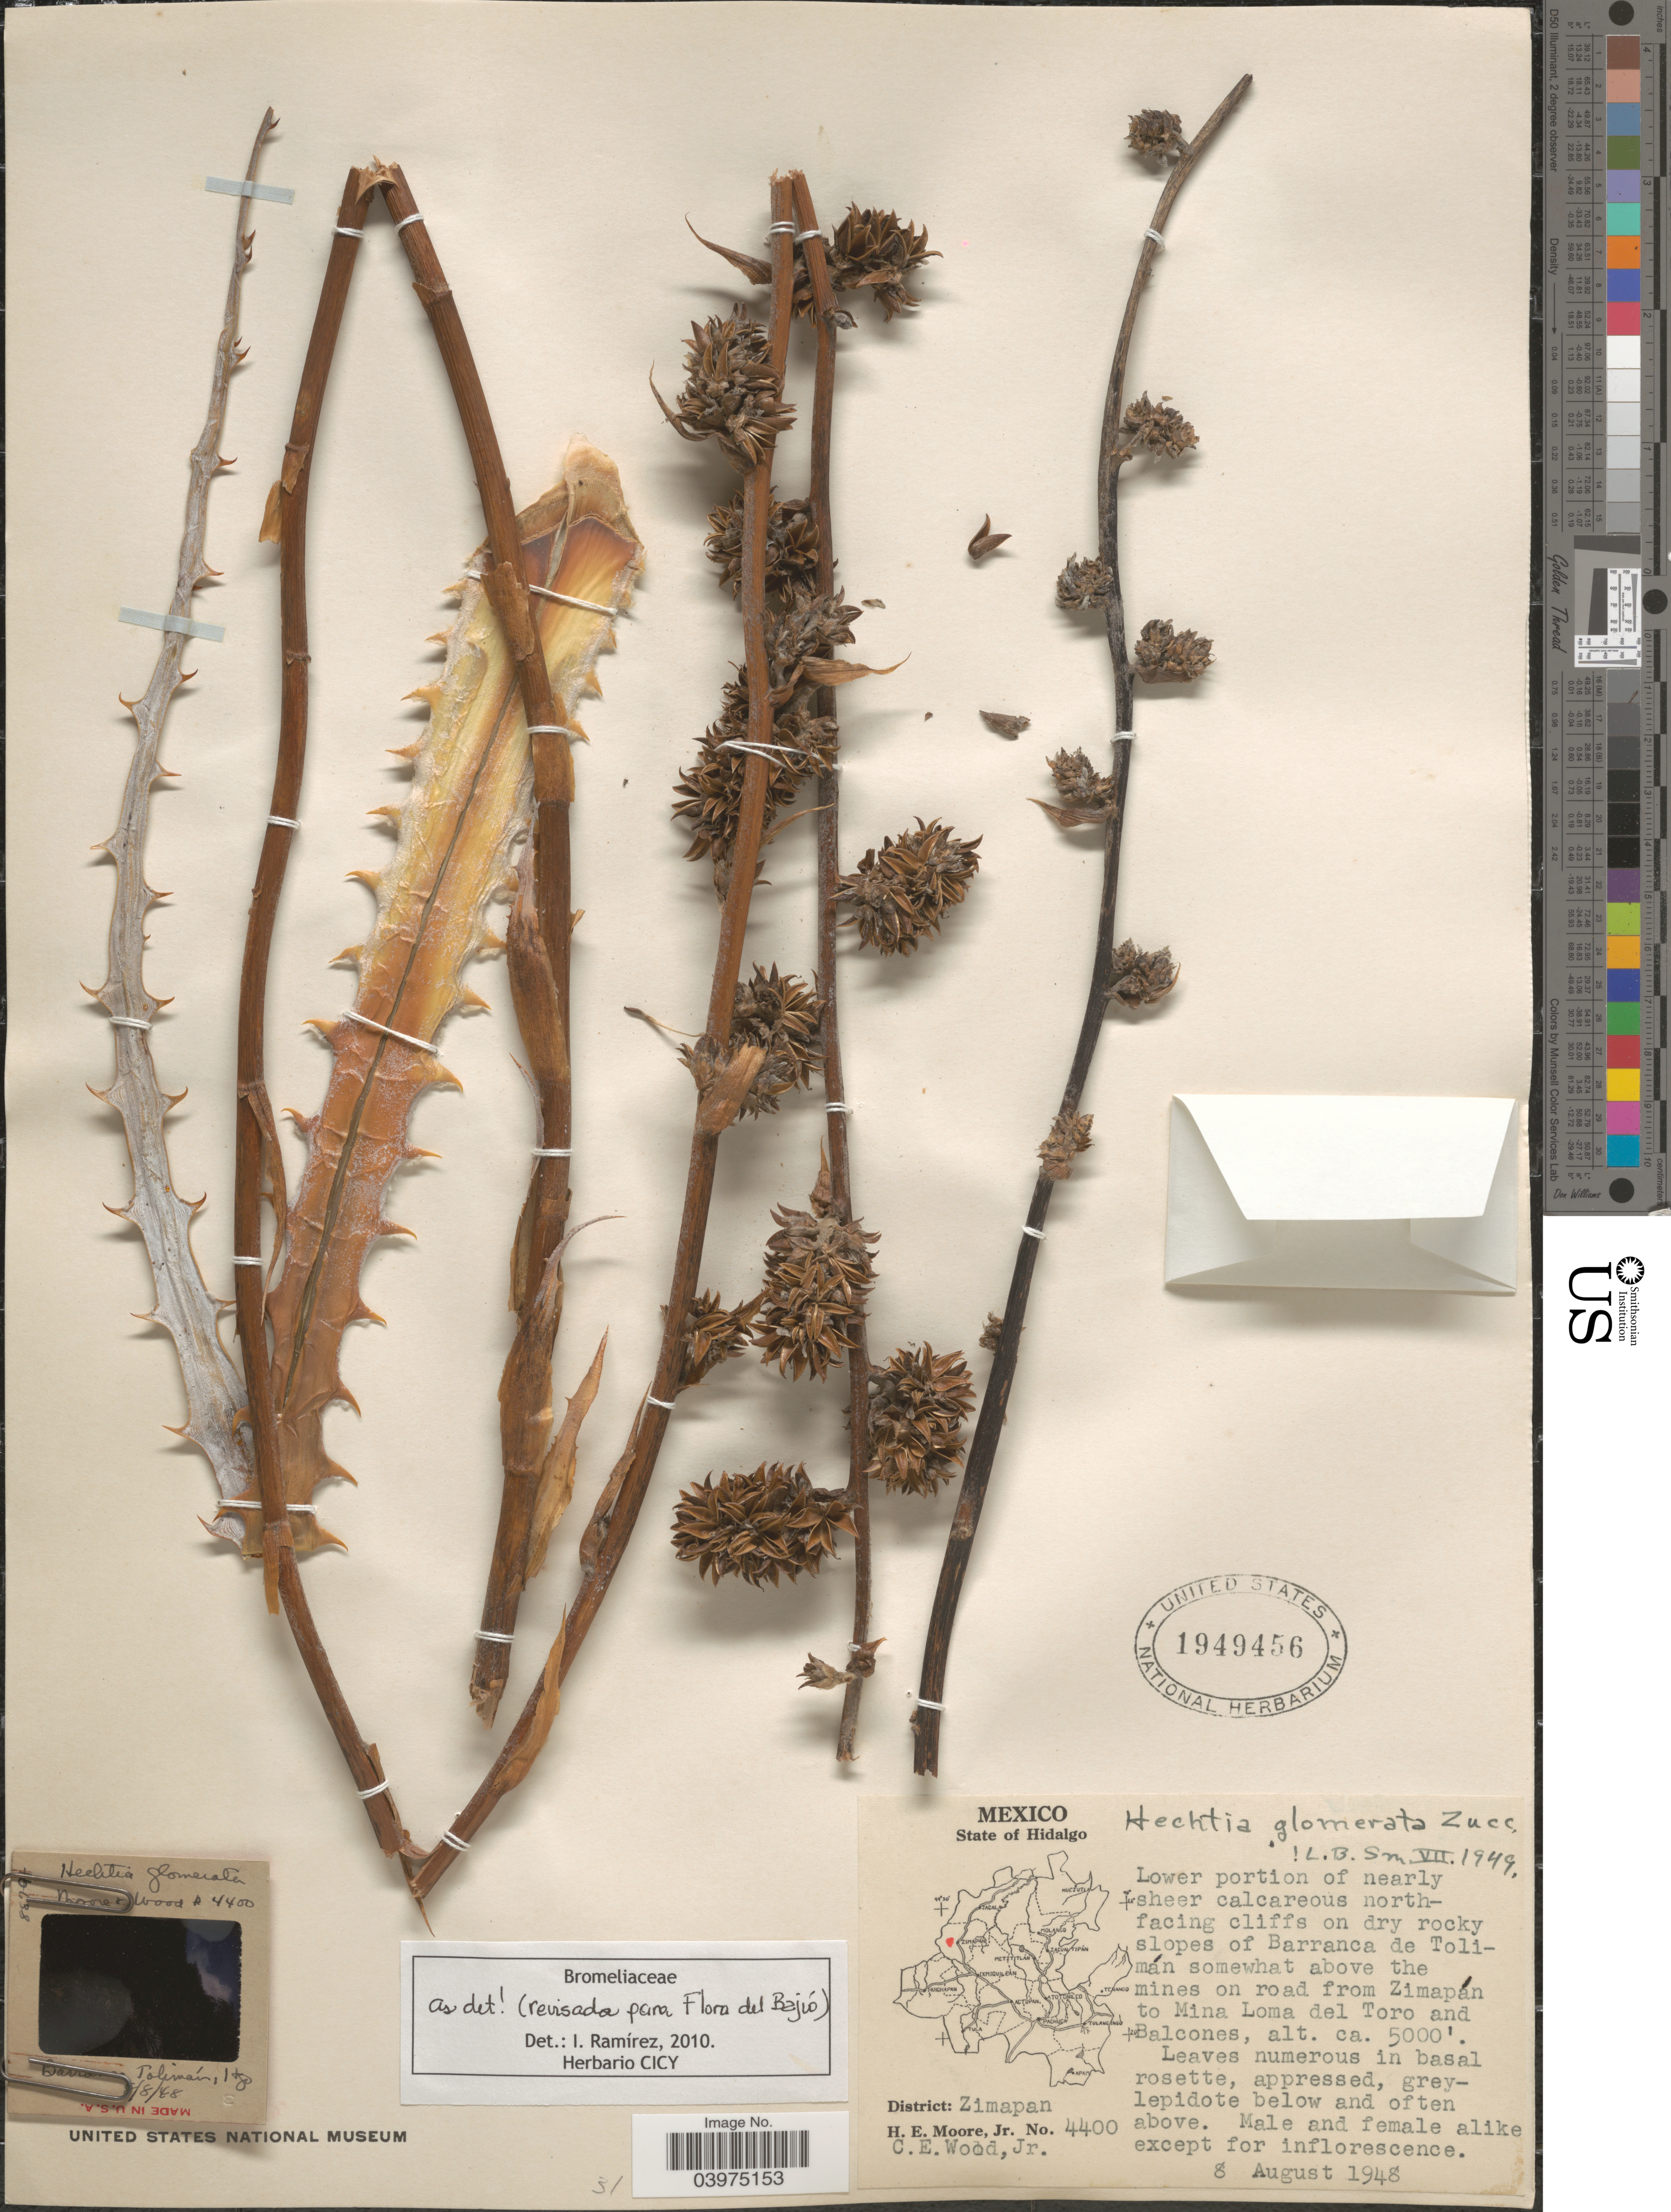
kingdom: Plantae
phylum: Tracheophyta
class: Liliopsida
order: Poales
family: Bromeliaceae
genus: Hechtia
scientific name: Hechtia glomerata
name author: Zucc.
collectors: H. Moore & C. Wood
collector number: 4400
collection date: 1948-08-08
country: Mexico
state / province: Hidalgo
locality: Lower portion of nearly sheer calcareous northfacing cliffs on dry rocky slopes of Barranca de Tolimán somewhat above the mines on road from Zimapán to Mina Loma del Toro and Balcones. District: Zimapan.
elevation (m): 1524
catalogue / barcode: US 1949456